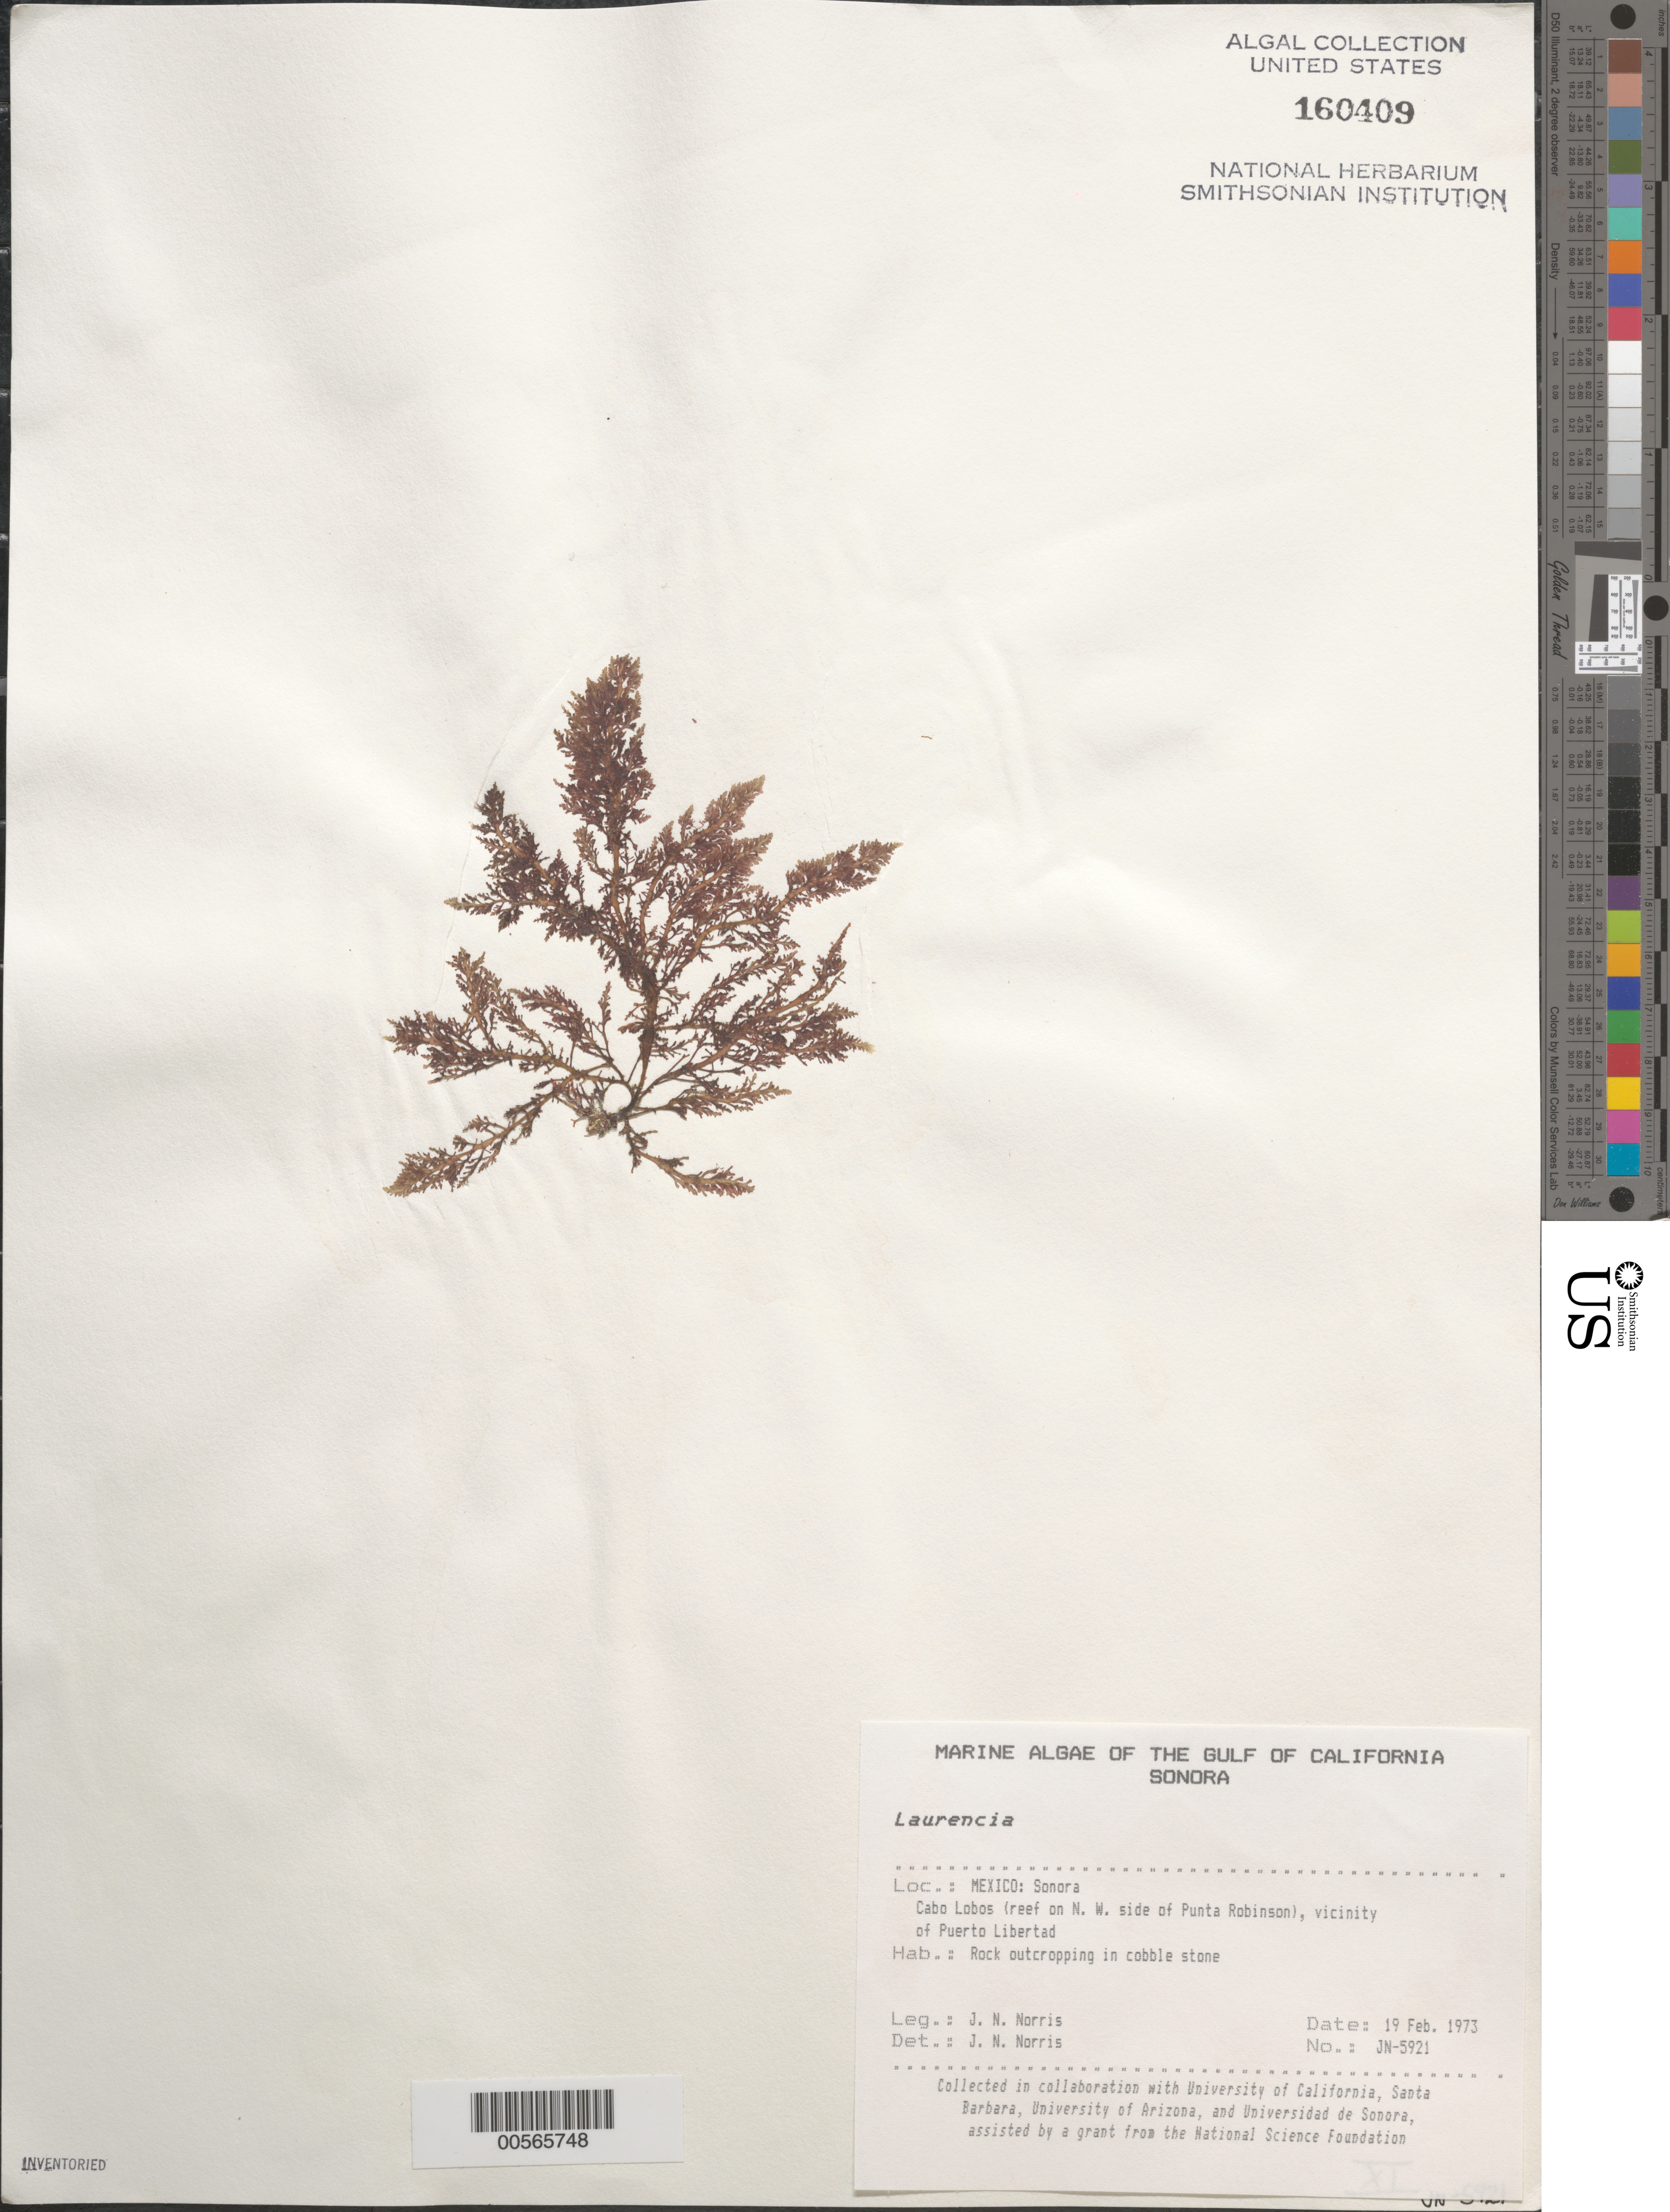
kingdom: Plantae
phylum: Rhodophyta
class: Florideophyceae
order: Ceramiales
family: Rhodomelaceae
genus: Laurencia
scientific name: Laurencia sp.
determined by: Norris, James N.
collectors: J. N. Norris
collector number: JN-5921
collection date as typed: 19 Feb 1973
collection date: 1973-02-19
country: Mexico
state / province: Sonora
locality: Cabo Lobos, northwest Punta Robinson, Puerto Libertad area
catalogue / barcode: US 160409